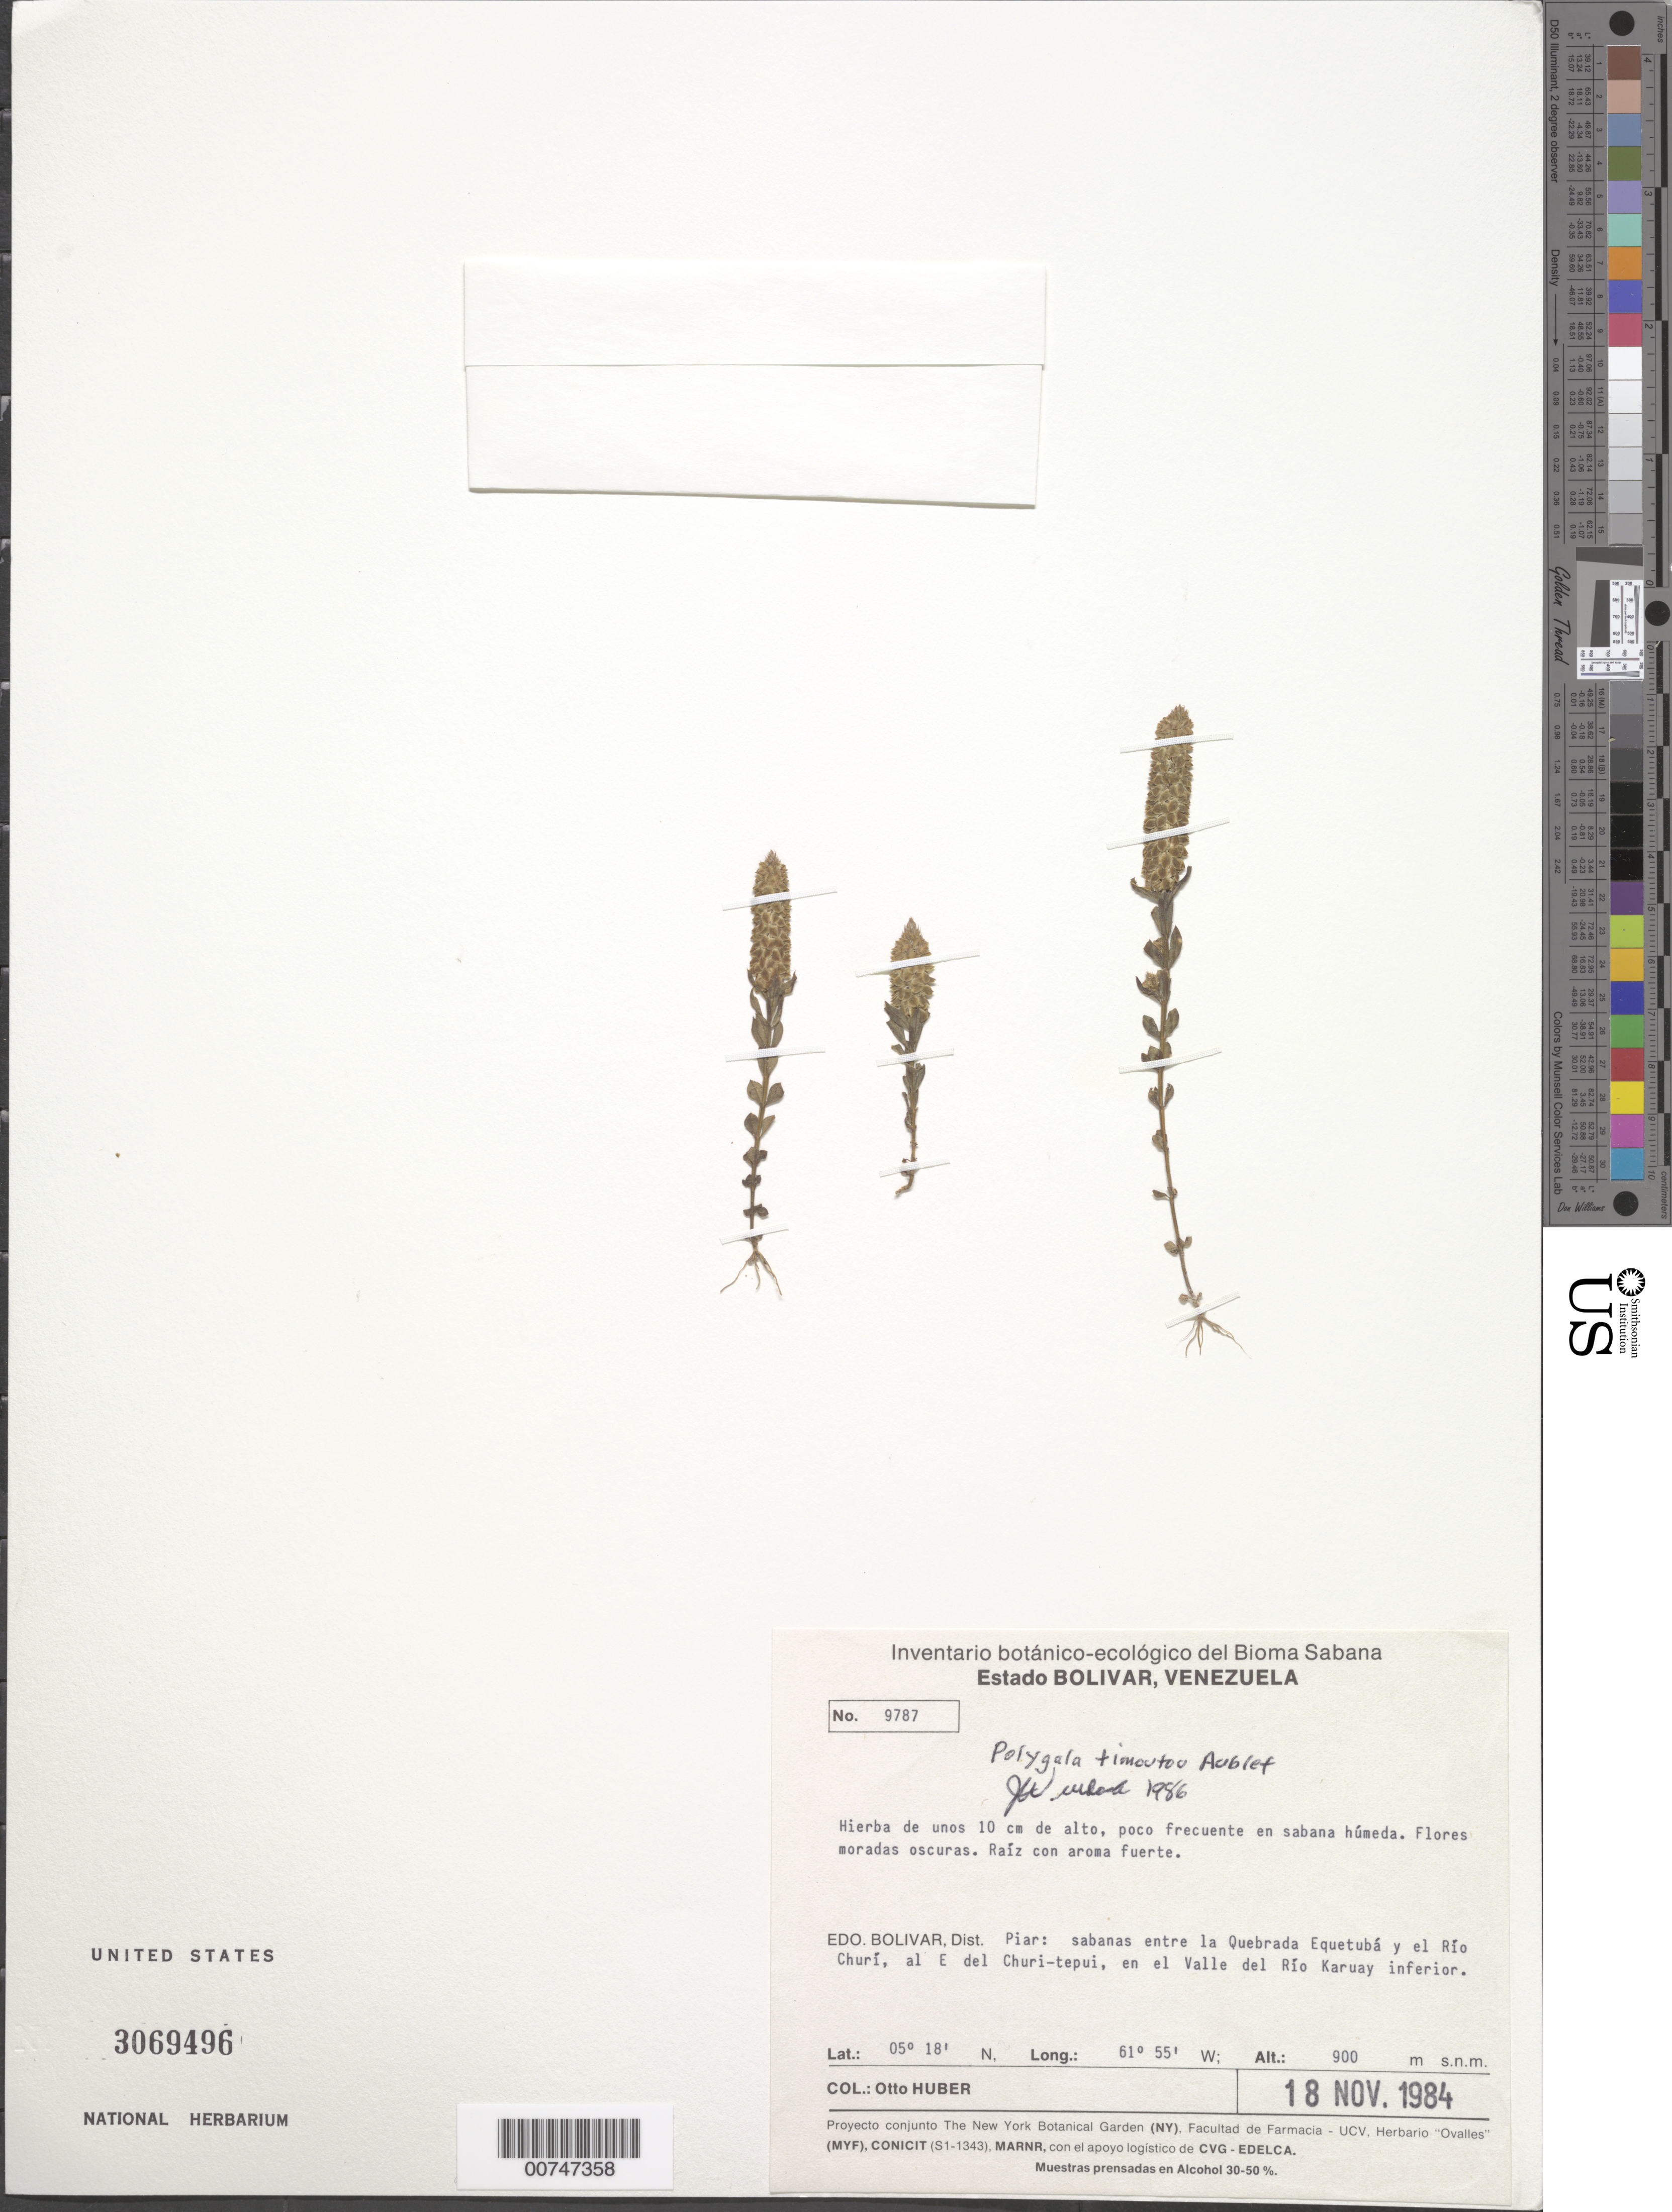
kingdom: Plantae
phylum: Tracheophyta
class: Magnoliopsida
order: Fabales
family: Polygalaceae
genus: Polygala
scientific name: Polygala timoutou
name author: Aubl.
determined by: Wurdack, John J., (US), US (UNITED STATES)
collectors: O. Huber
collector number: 9787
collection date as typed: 18-Nov-84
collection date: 1984-11-18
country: Venezuela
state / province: Bolívar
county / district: Piar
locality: Río Churi to quebrada Equetuba, E of Churi-tepuí, in valley of lower Río Karuay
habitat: Wet savanna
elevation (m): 900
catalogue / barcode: US 3069496